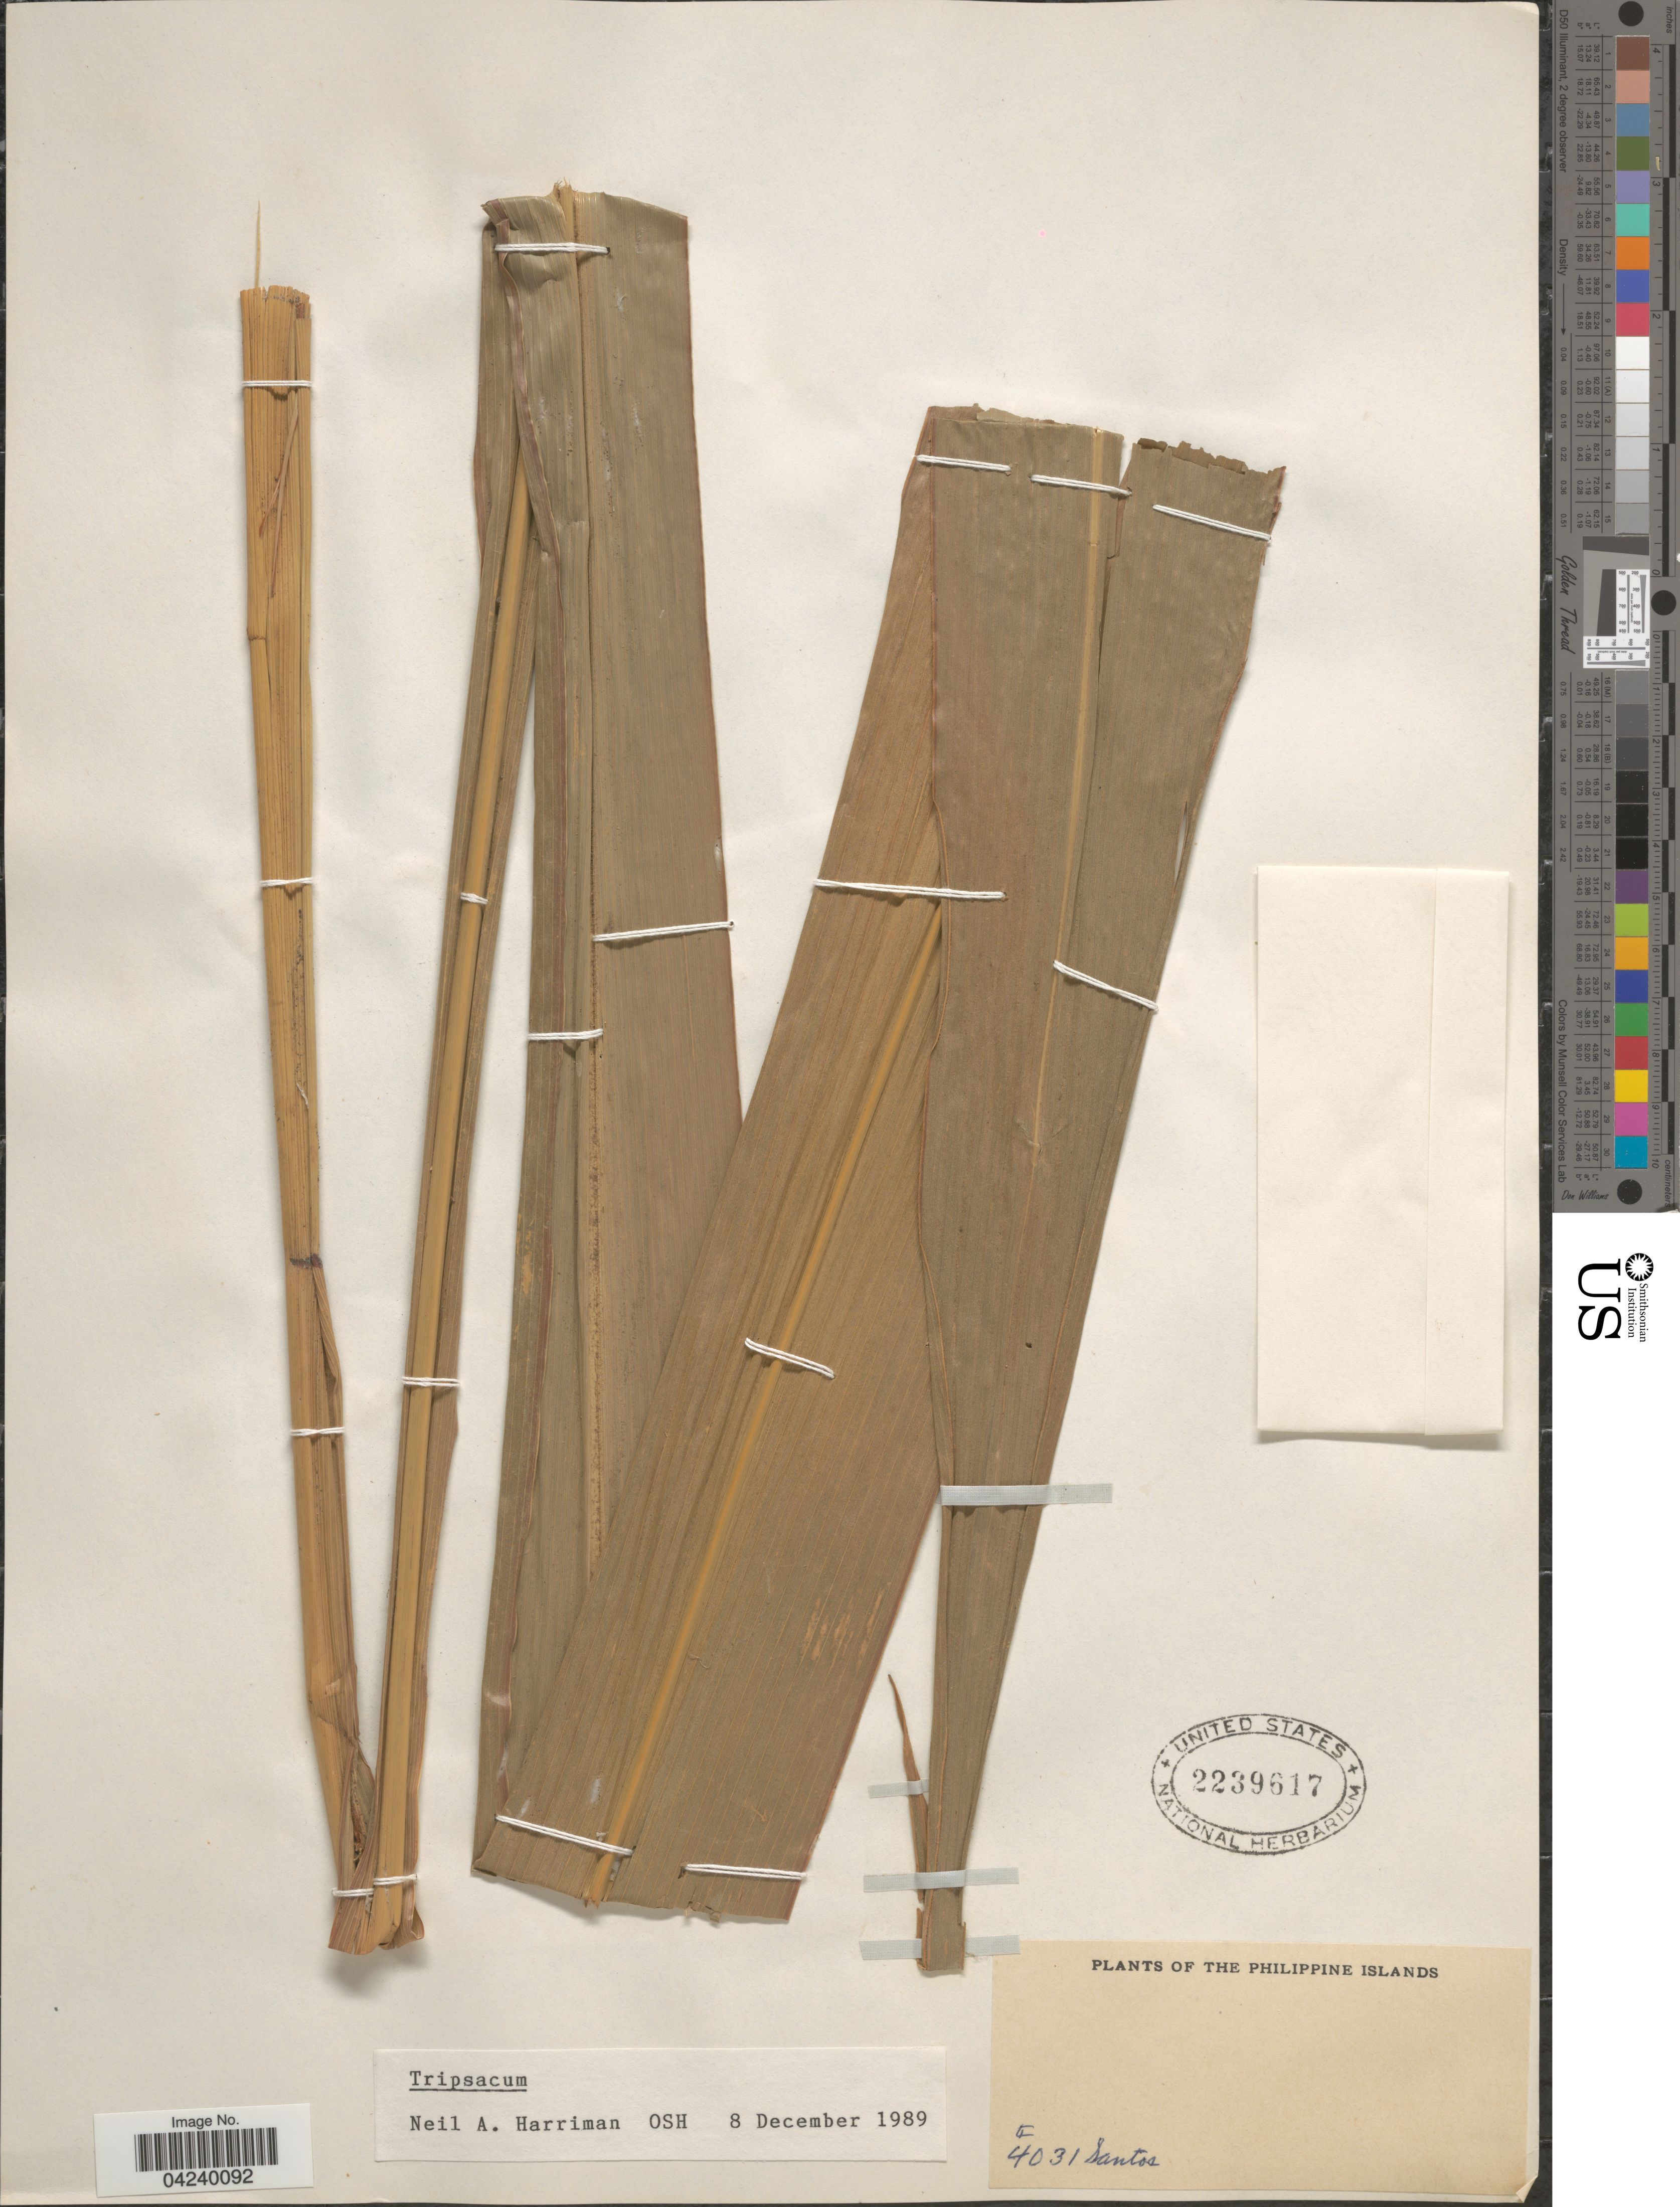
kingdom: Plantae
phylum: Tracheophyta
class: Liliopsida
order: Poales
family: Poaceae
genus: Tripsacum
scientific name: Tripsacum sp.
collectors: -- Santos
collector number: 4031*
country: Philippines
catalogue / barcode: US 2239617